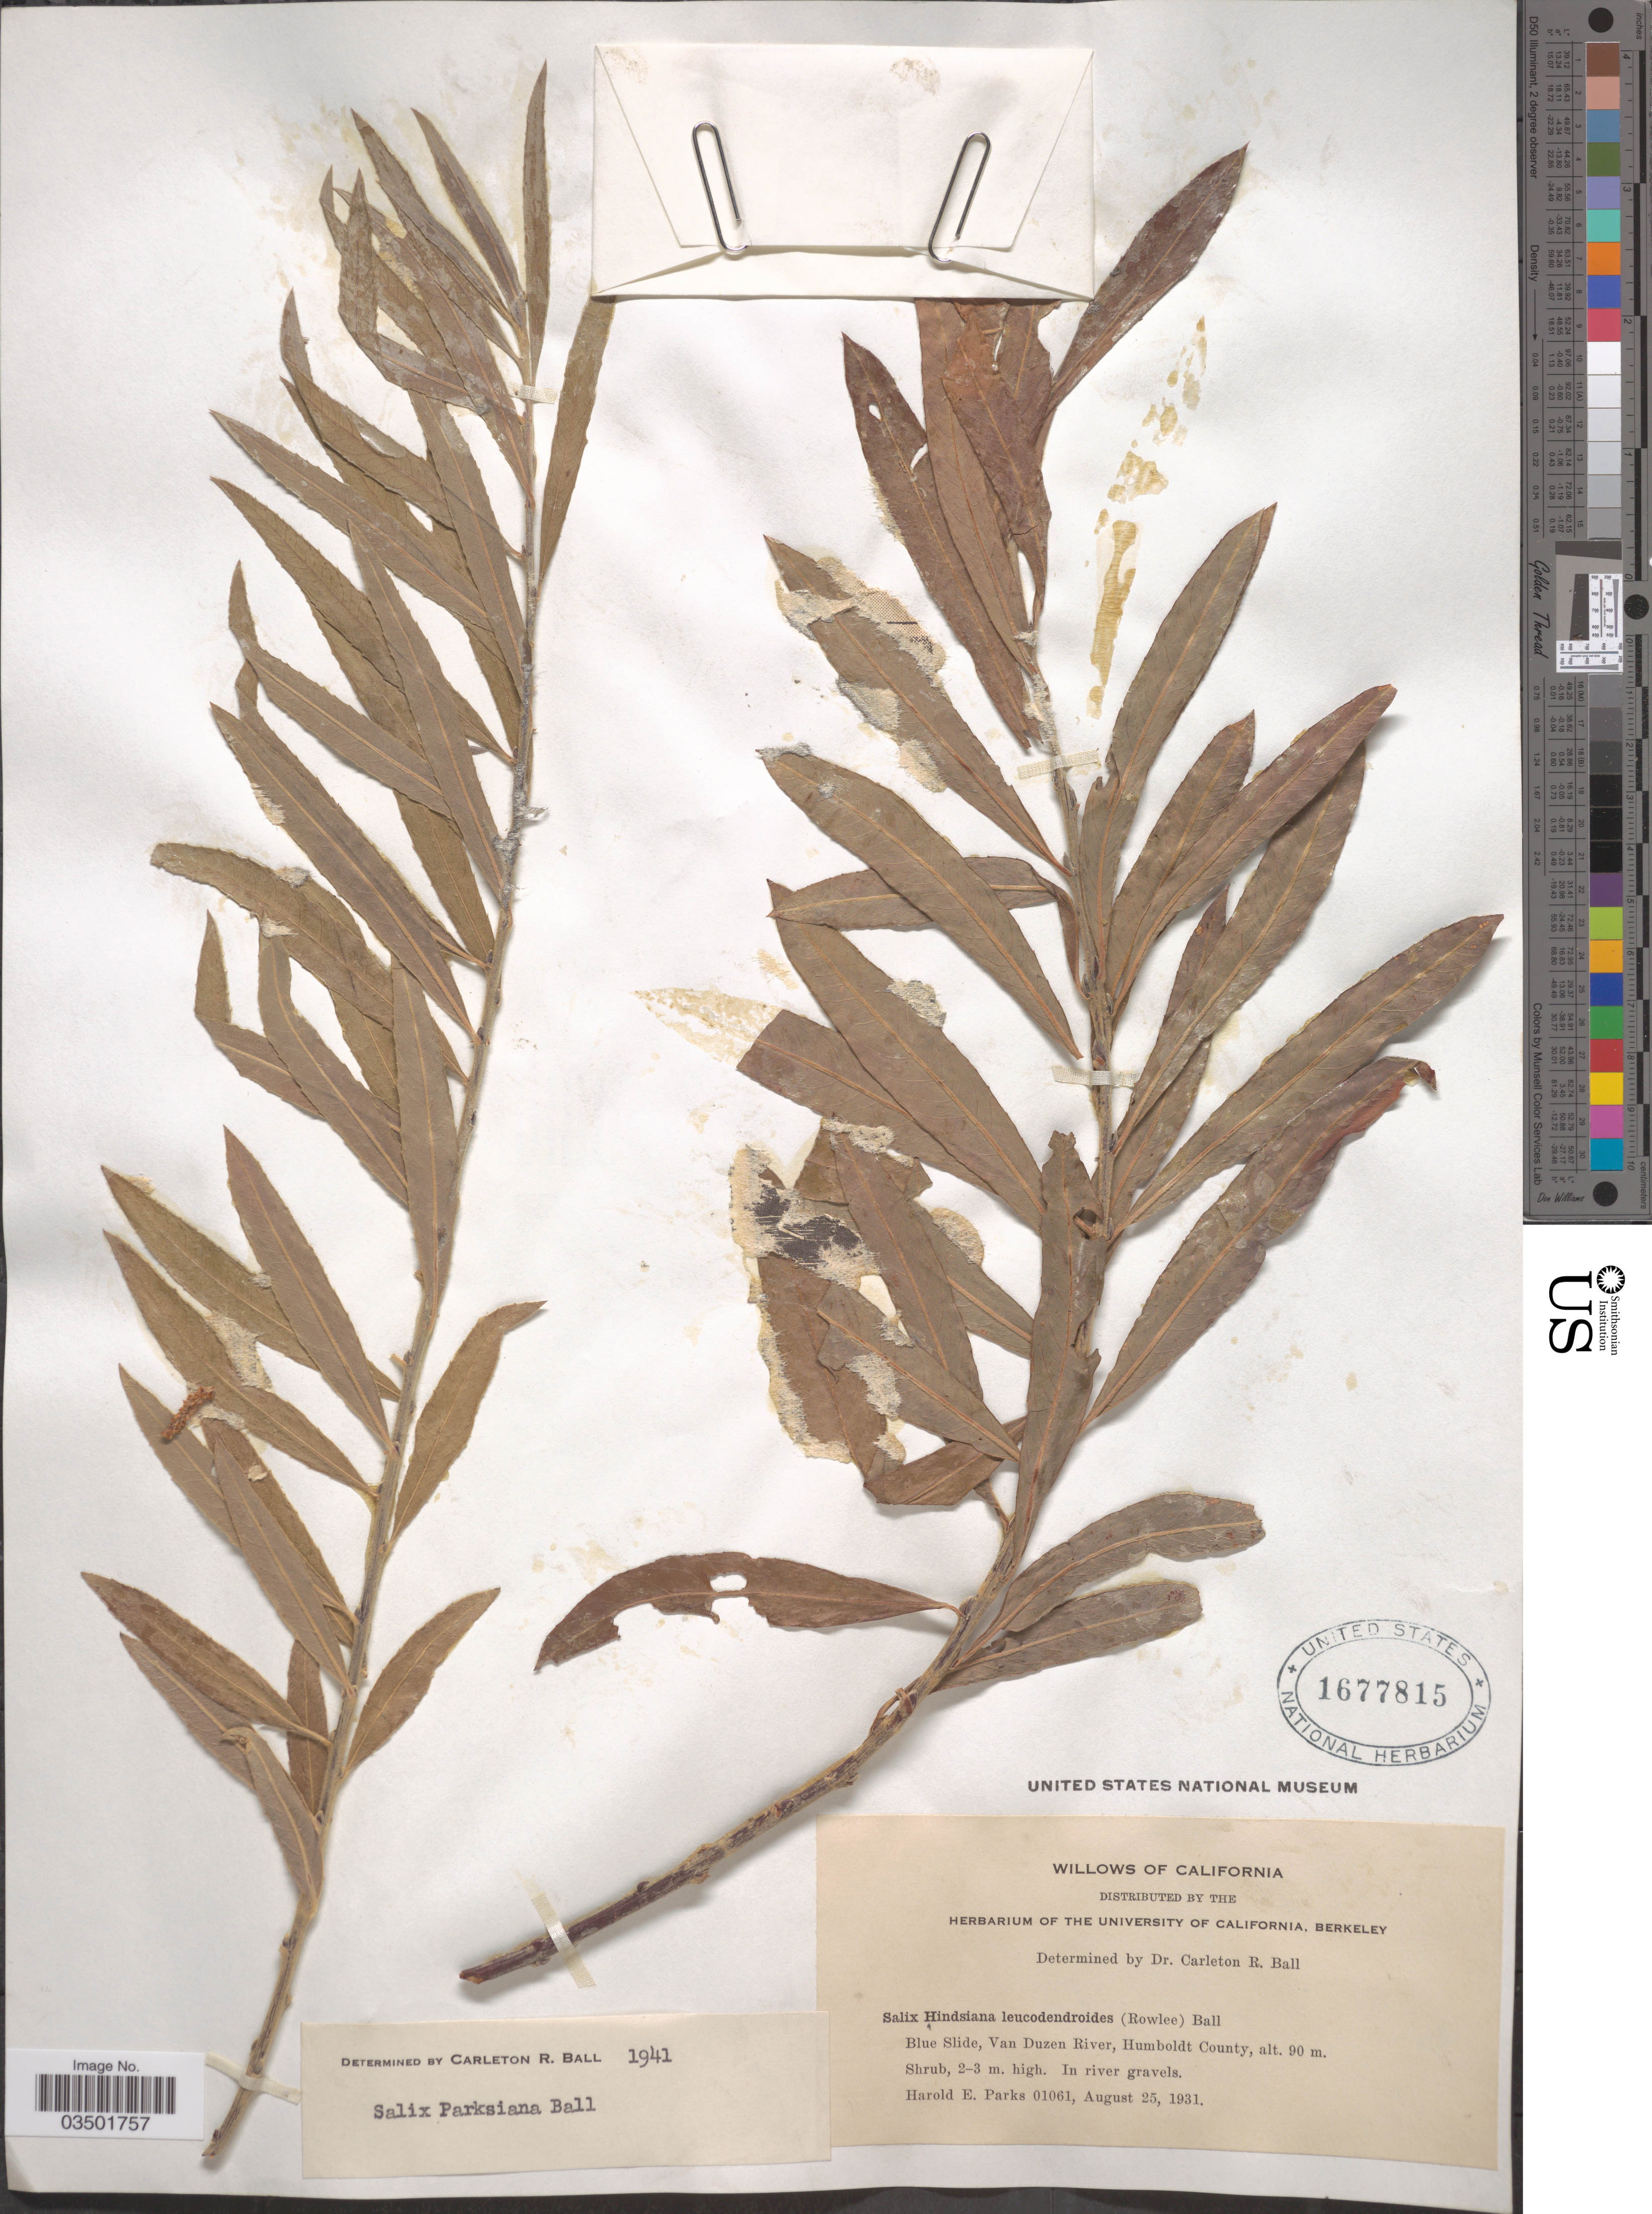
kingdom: Plantae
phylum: Tracheophyta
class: Magnoliopsida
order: Malpighiales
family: Salicaceae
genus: Salix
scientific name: Salix parksiana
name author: C.R. Ball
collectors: H. E. Parks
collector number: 01061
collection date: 1931-08-25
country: United States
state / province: California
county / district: Humboldt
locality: Blue Slide, Van Duzen River, Humboldt County.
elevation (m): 90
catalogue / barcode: US 1677815